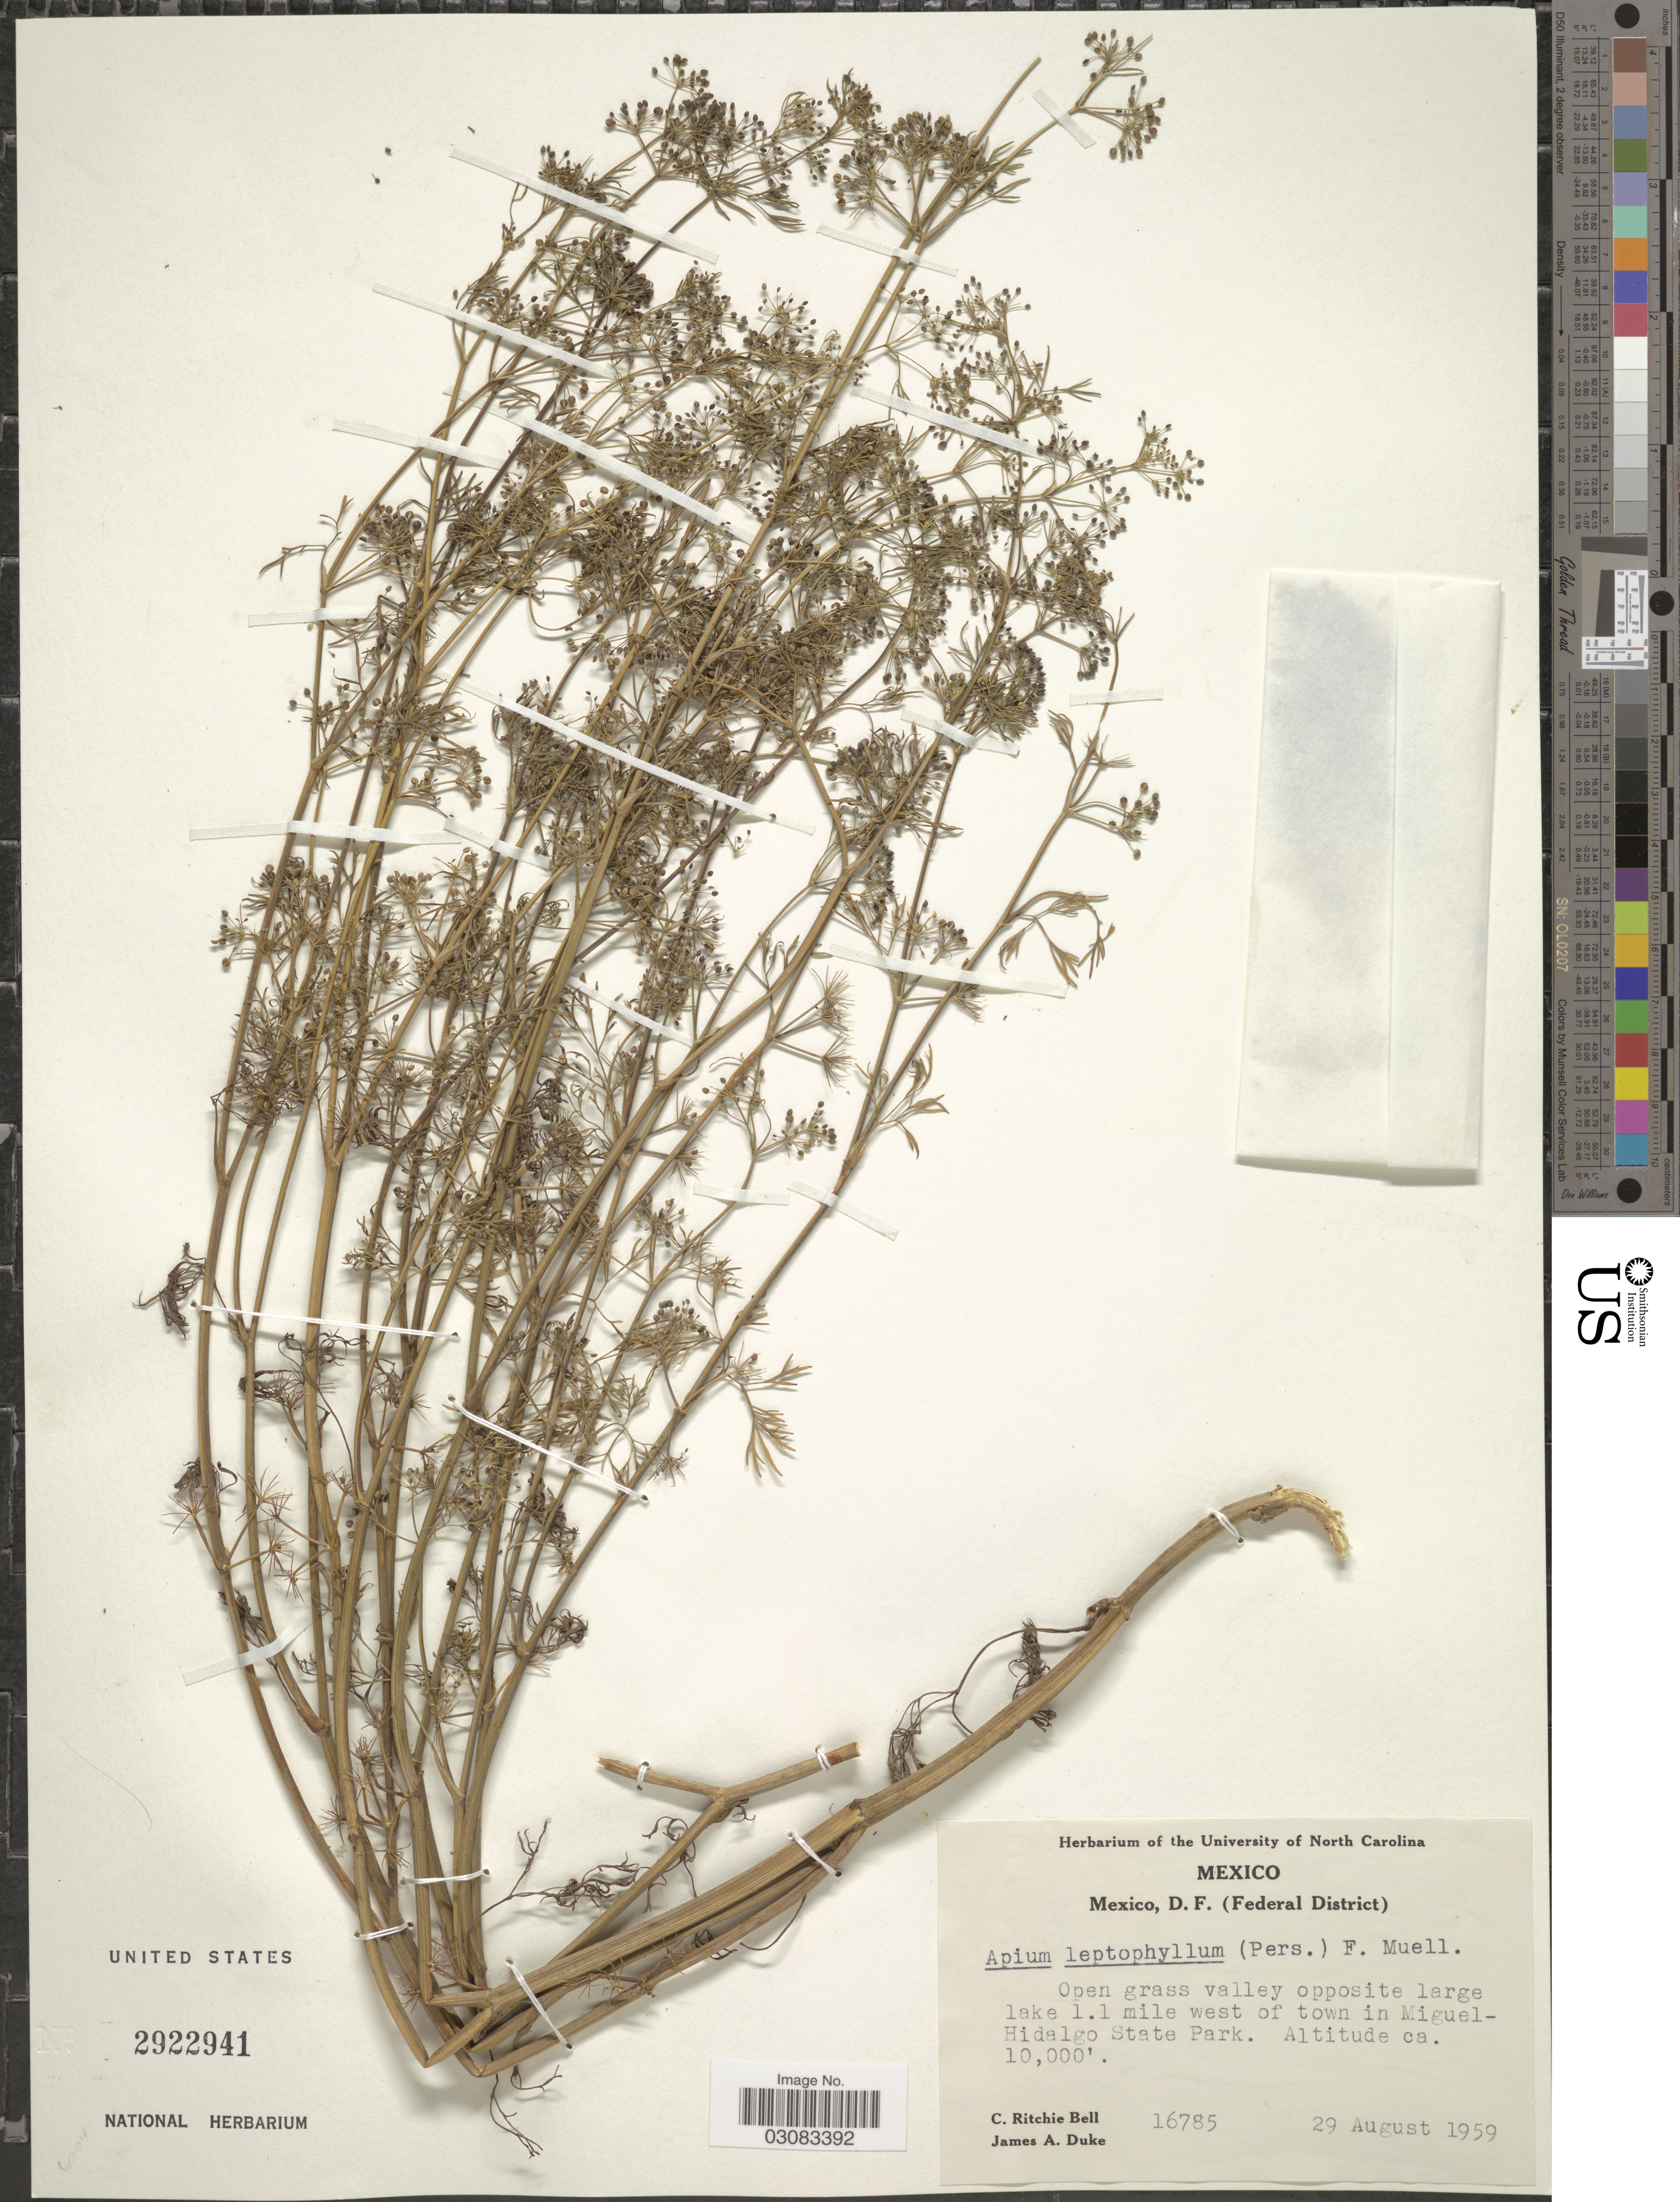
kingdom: Plantae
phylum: Tracheophyta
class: Magnoliopsida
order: Apiales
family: Apiaceae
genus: Cyclospermum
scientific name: Cyclospermum leptophyllum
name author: (Pers.) Sprague ex Britton & P. Wilson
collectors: C. R. Bell & J. A. Duke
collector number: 16785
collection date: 1959-08-29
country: Mexico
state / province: Distrito Federal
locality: D.F. (Federal District). 1.1 mile west of town in Miguel-Hidalgo State Park.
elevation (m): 3048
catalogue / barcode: US 2922941